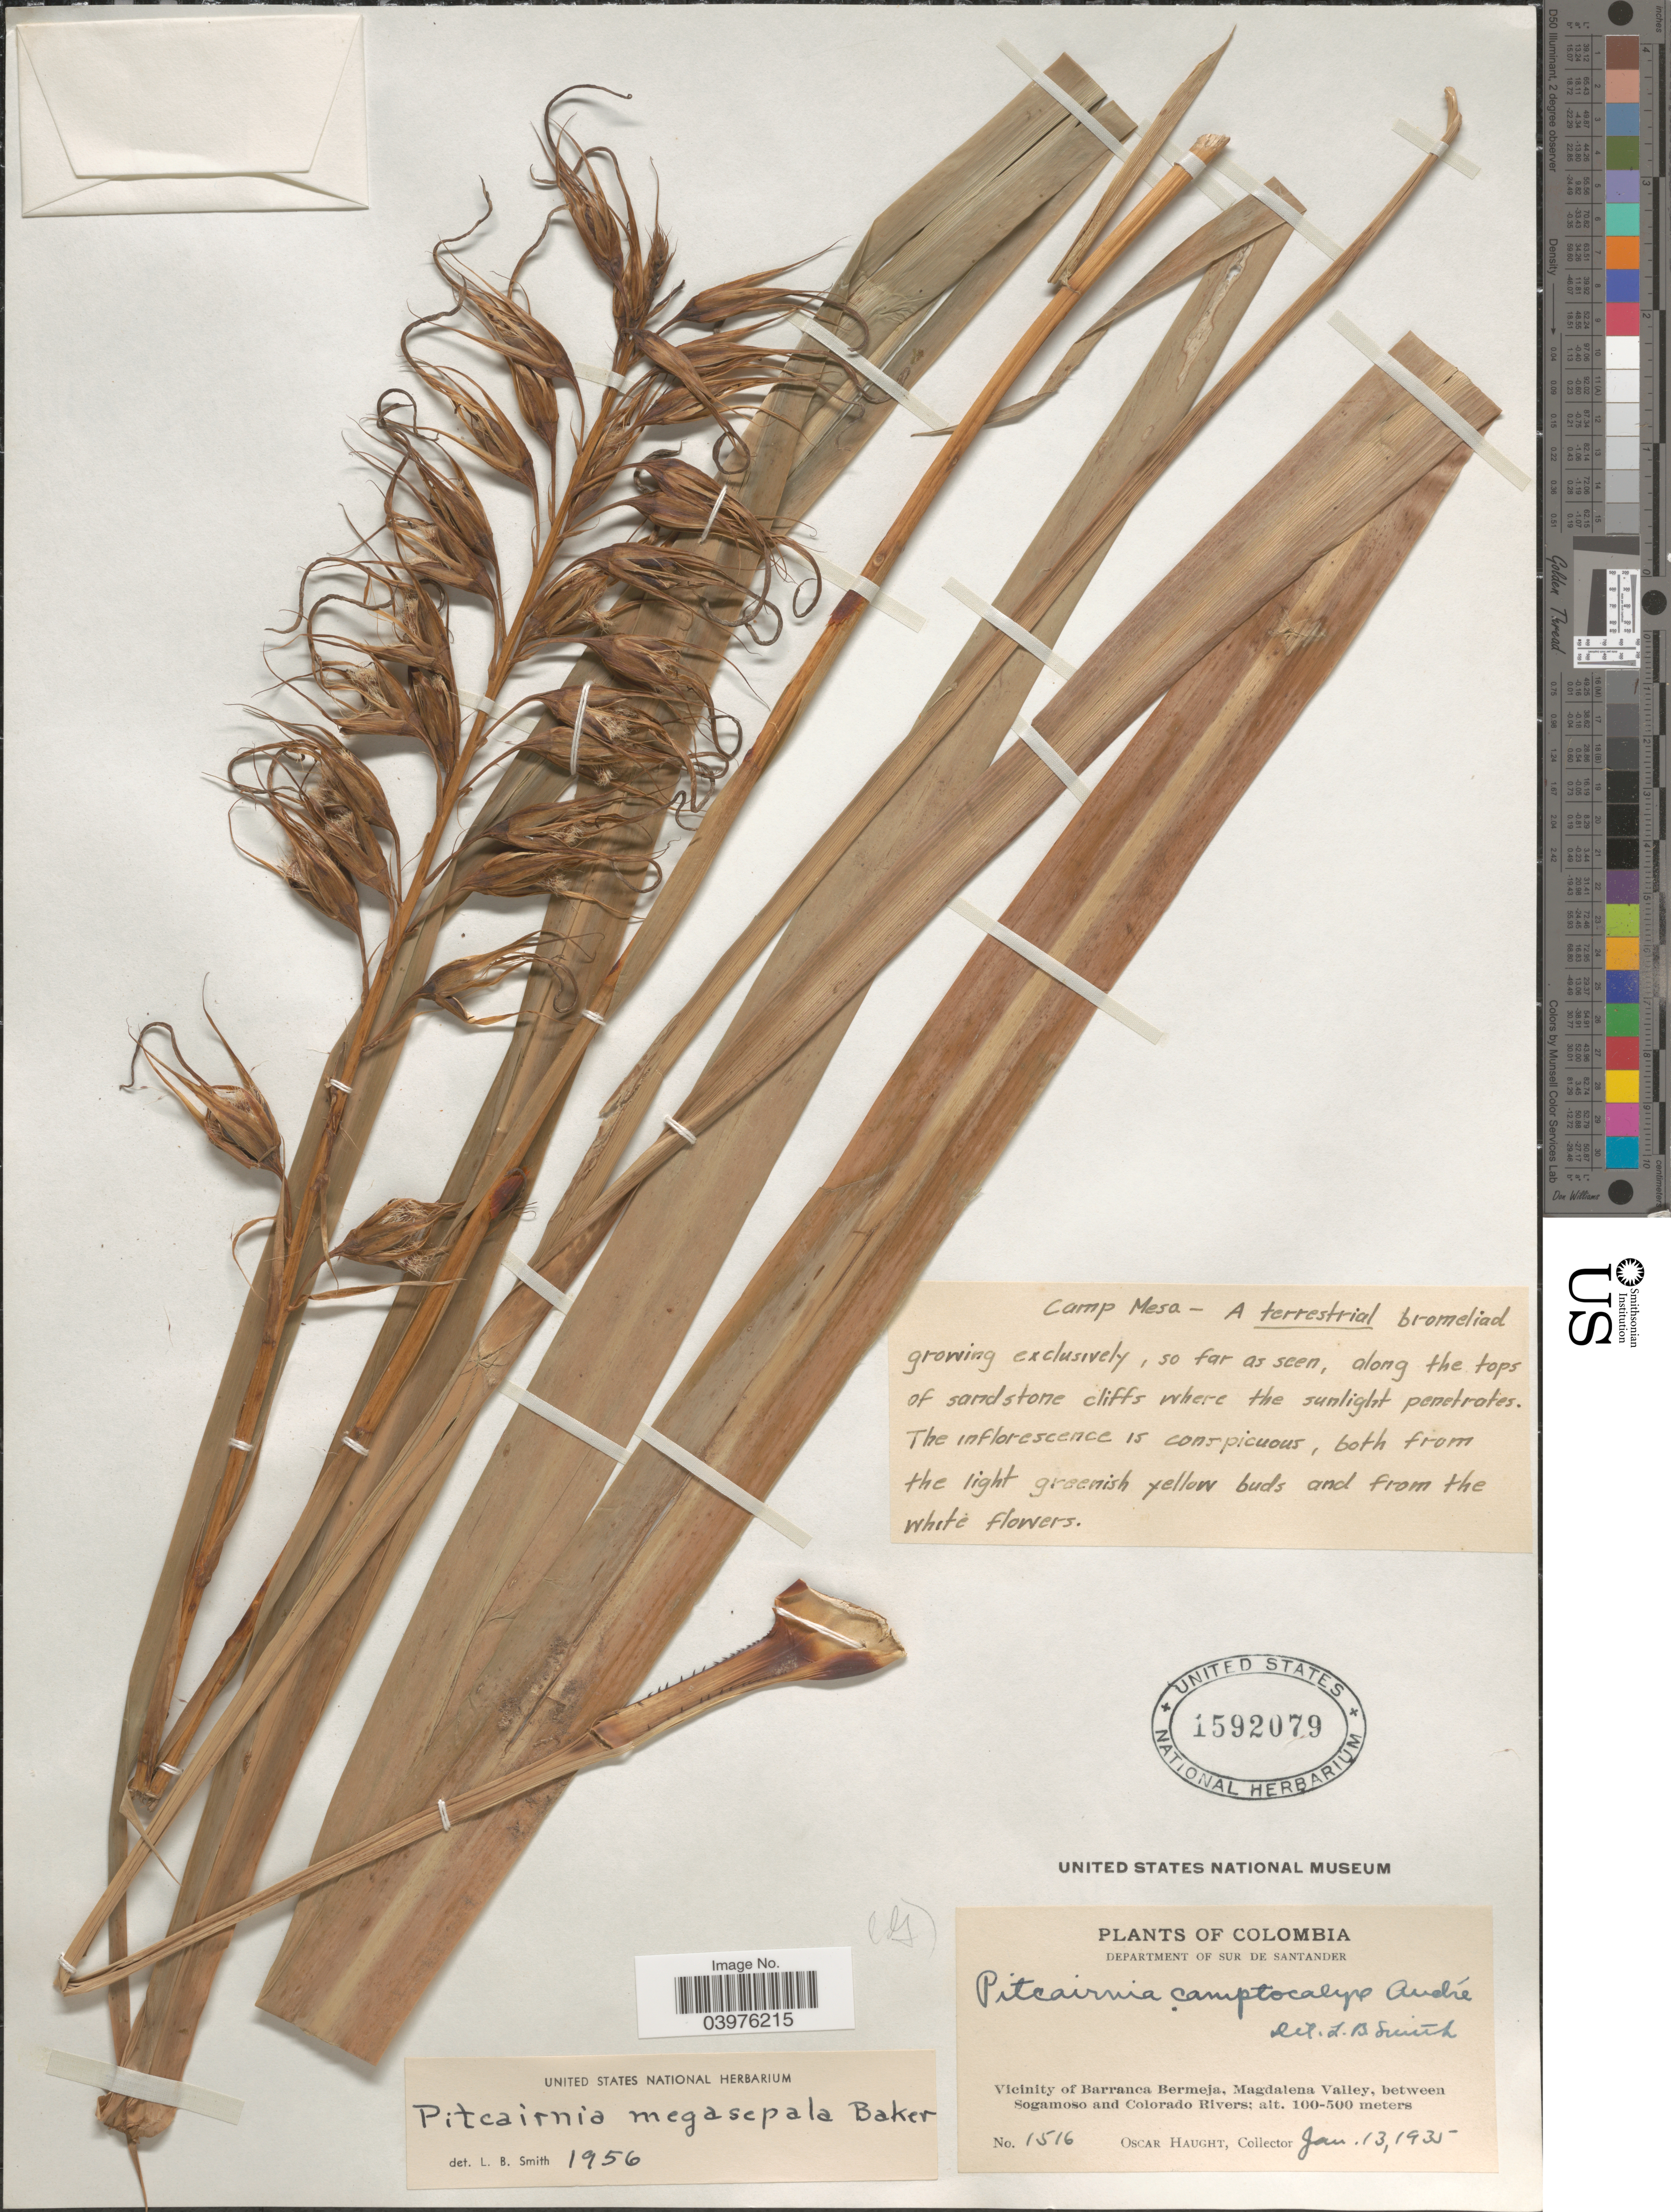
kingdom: Plantae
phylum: Tracheophyta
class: Liliopsida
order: Poales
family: Bromeliaceae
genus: Pitcairnia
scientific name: Pitcairnia megasepala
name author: Baker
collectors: O. L. Haught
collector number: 1516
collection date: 1935-01-13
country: Colombia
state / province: Santander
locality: Camp Mesa. Department of Sur de Santander. Vicinity of Barranca Bermeja, Magdalena Valley, between Sogamoso and Colorado Rivers.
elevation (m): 100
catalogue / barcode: US 1592079